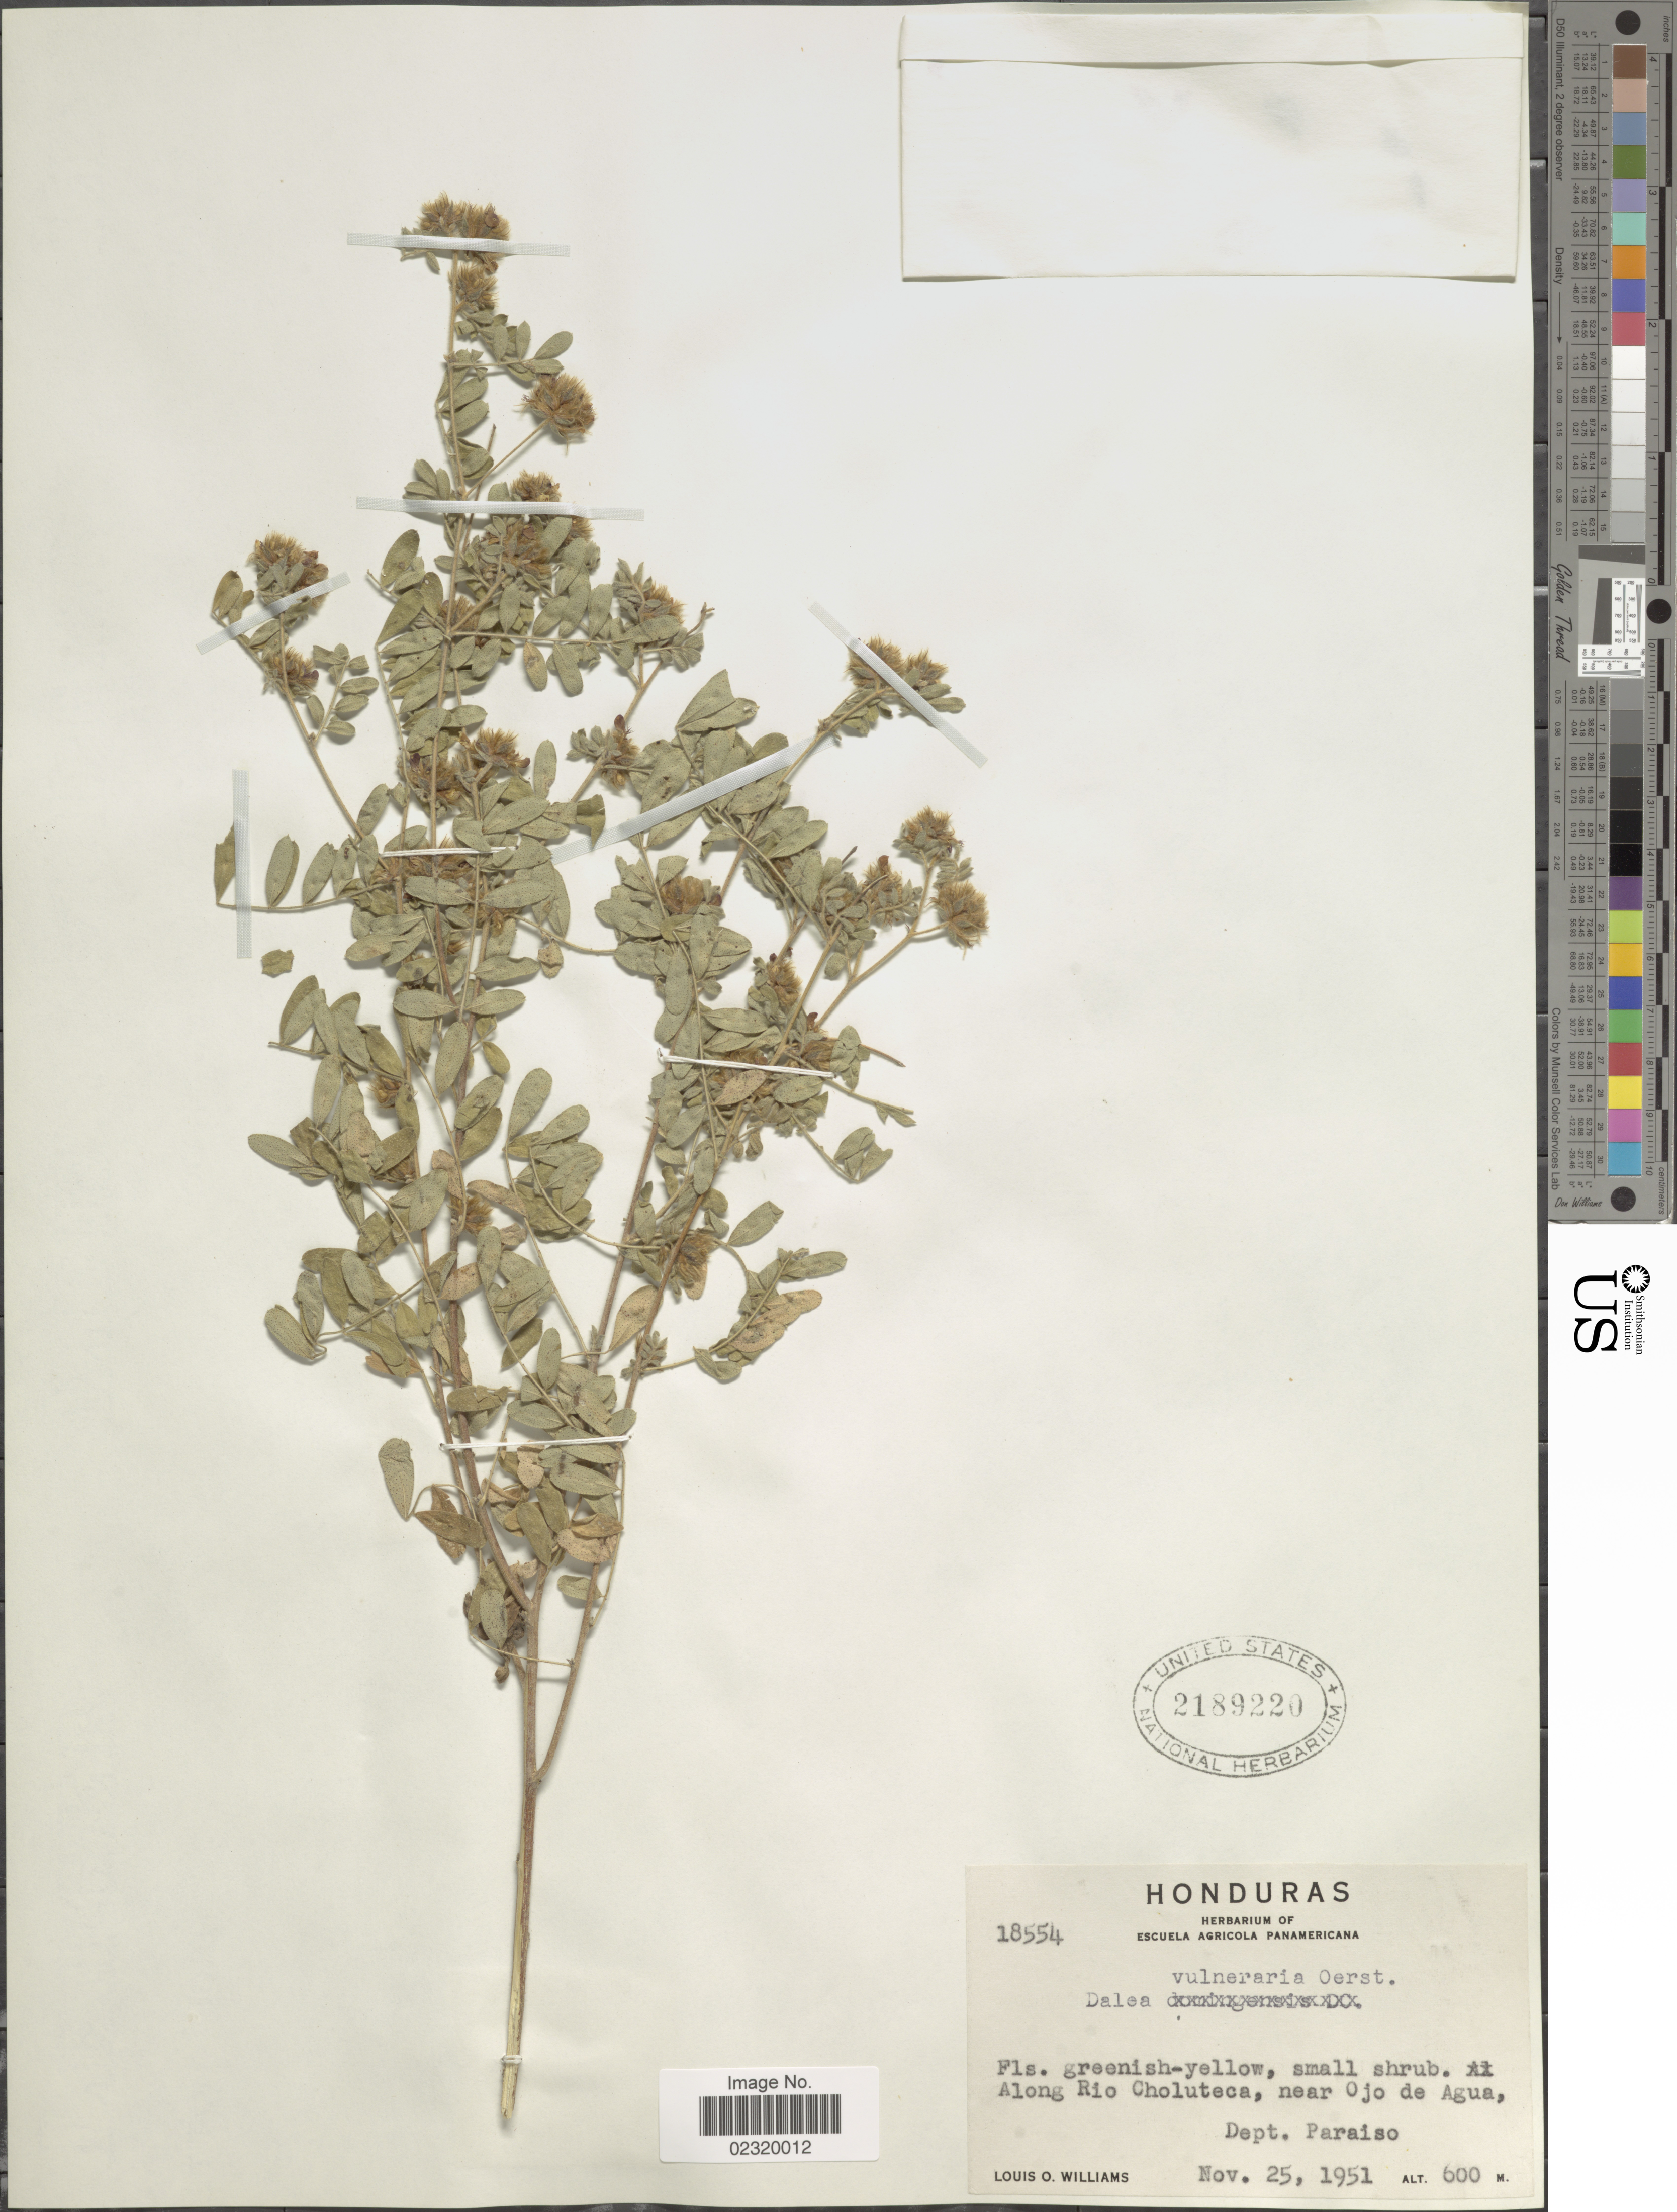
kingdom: Plantae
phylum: Tracheophyta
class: Magnoliopsida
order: Fabales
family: Fabaceae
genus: Dalea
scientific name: Dalea scandens var. vulneraria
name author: (Oerst.) Barneby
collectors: L. O. Williams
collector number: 18554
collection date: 1951-11-25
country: Honduras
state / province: El Paraíso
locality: Along Rio Choletuca, near Ojo de Agua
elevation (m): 600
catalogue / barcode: US 2189220